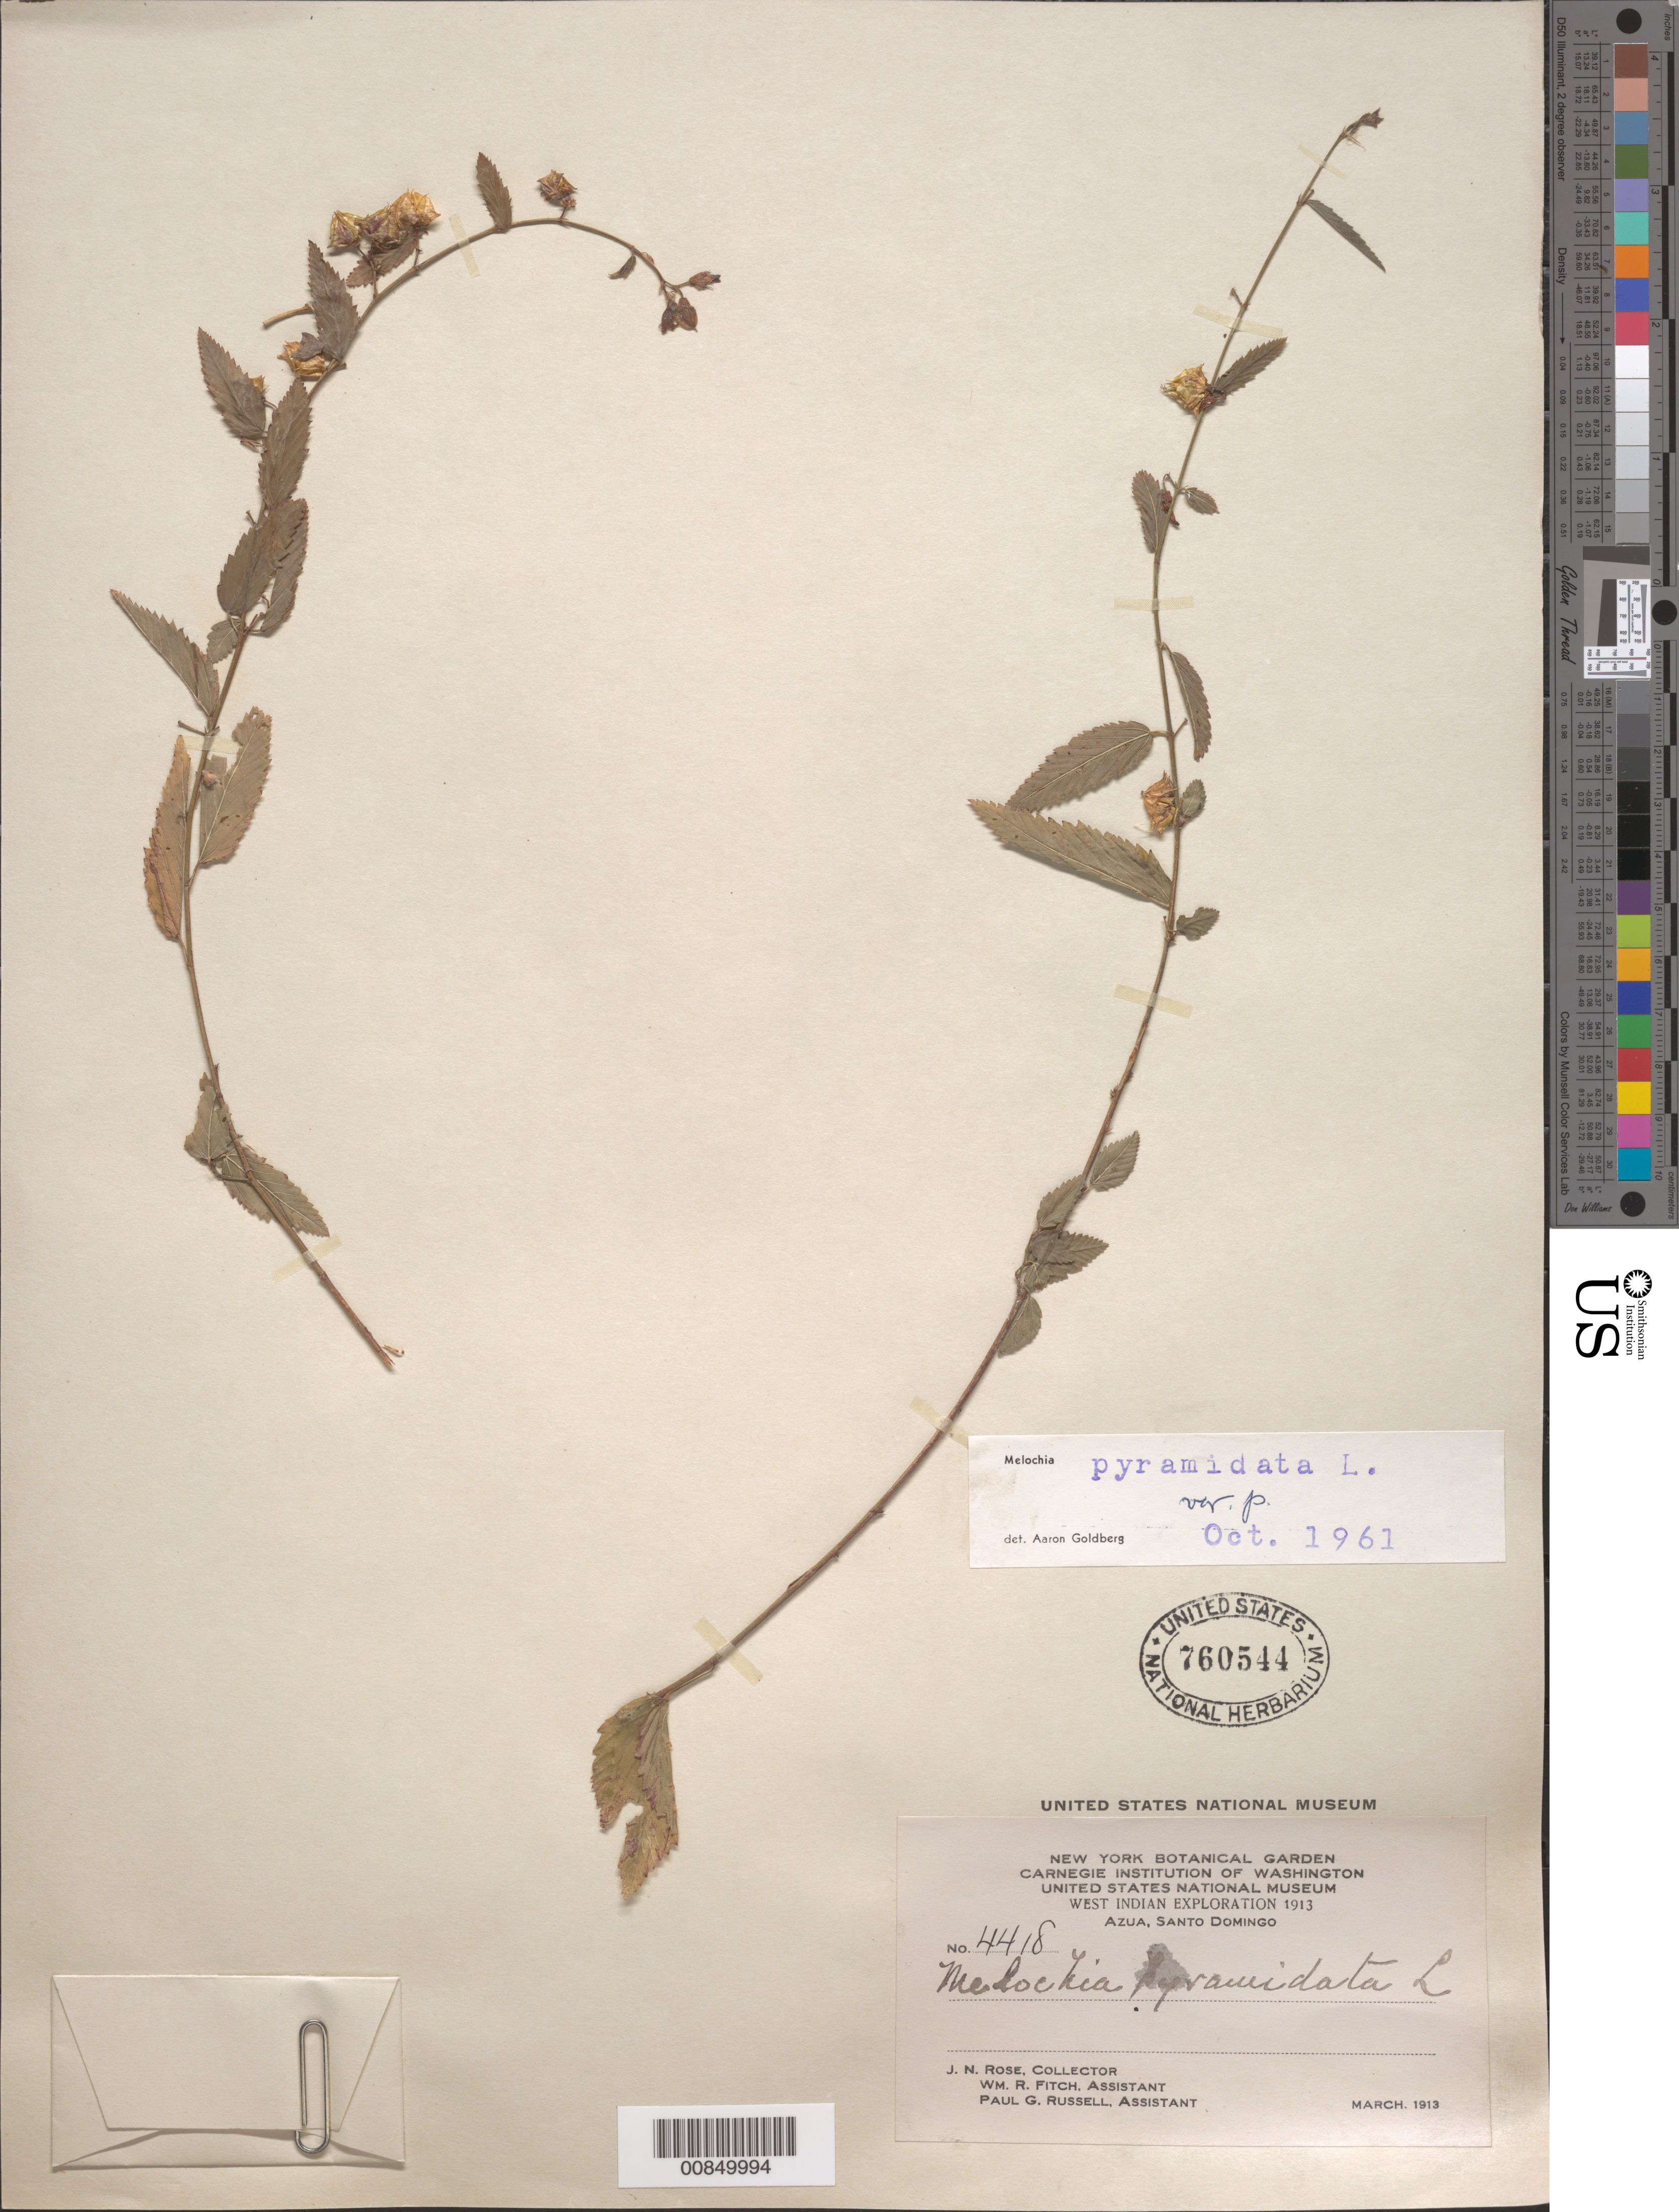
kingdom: Plantae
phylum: Tracheophyta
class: Magnoliopsida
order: Malvales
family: Malvaceae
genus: Melochia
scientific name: Melochia pyramidata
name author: L.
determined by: Goldberg, Aaron, (US), NMNH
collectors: J. N. Rose, W. R. Fitch & P. G. Russell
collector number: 4418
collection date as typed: Mar 1913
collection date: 1913-03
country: Dominican Republic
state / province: Azua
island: Hispaniola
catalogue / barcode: US 760544